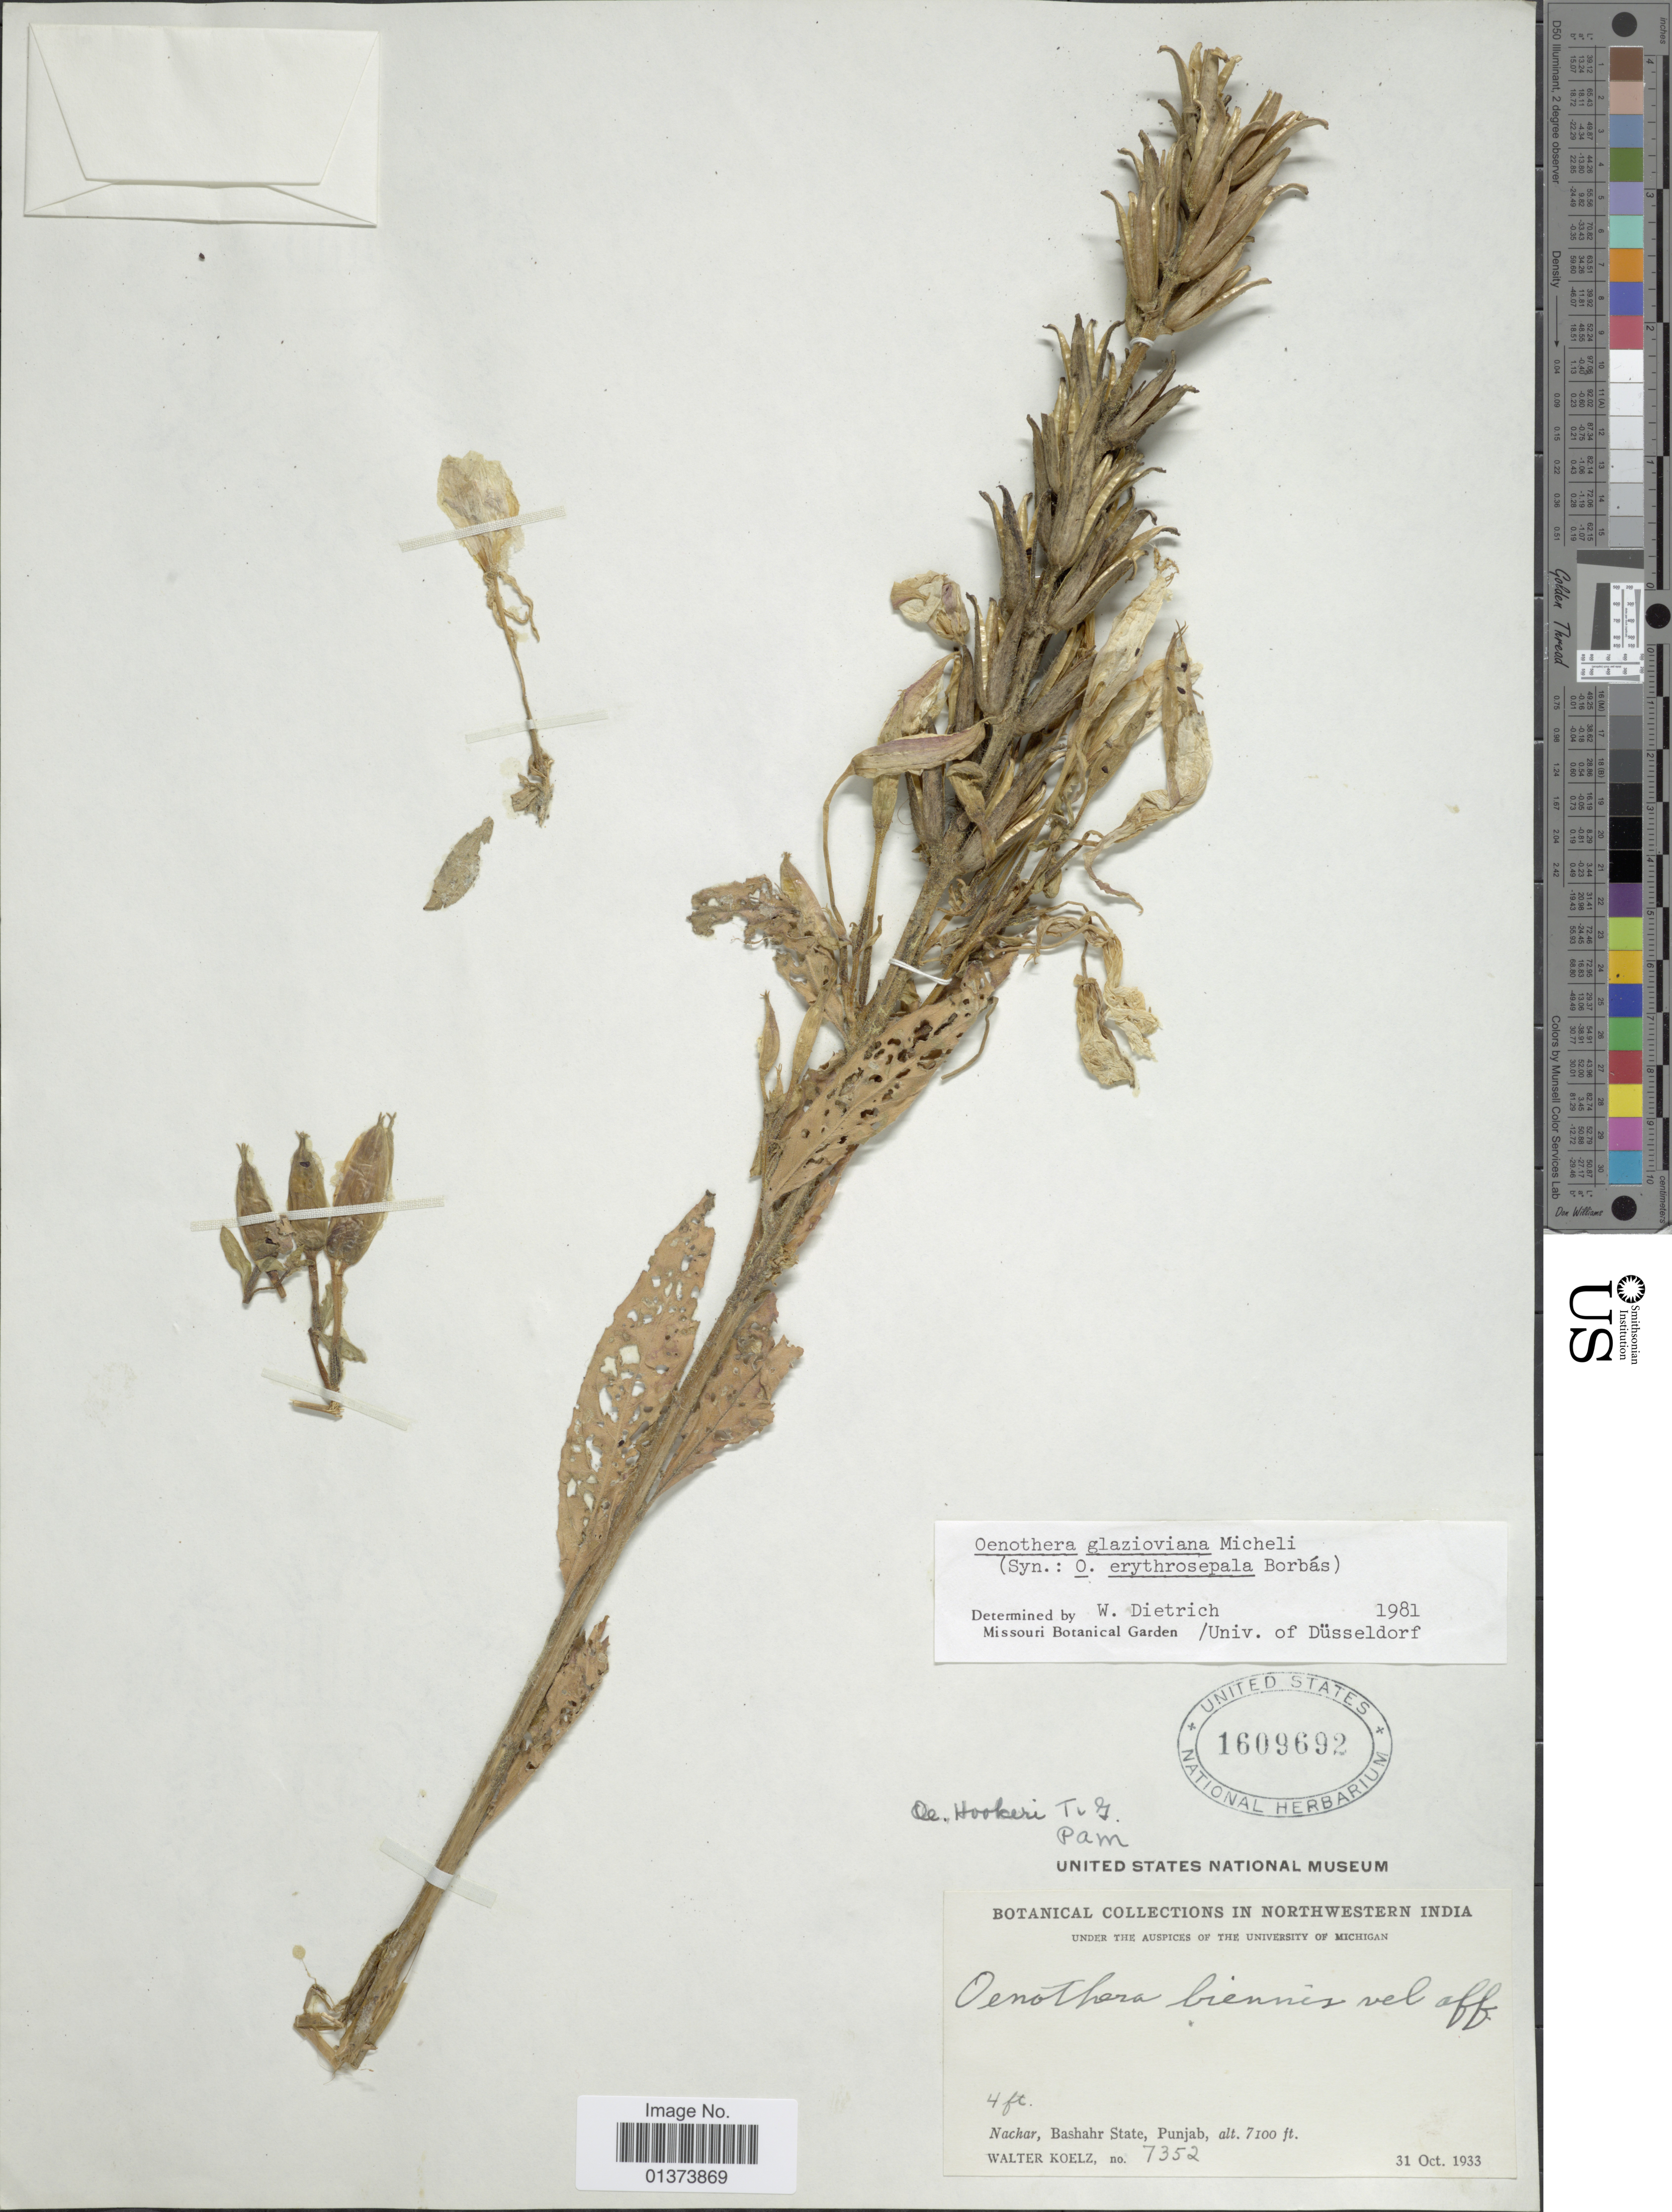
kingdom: Plantae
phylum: Tracheophyta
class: Magnoliopsida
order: Myrtales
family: Onagraceae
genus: Oenothera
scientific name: Oenothera glazioviana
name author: Micheli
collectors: W. N. Koelz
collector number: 7352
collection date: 1933-10-31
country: India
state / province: Punjab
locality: Nachar, Bashahr State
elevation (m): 2164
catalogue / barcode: US 1609692